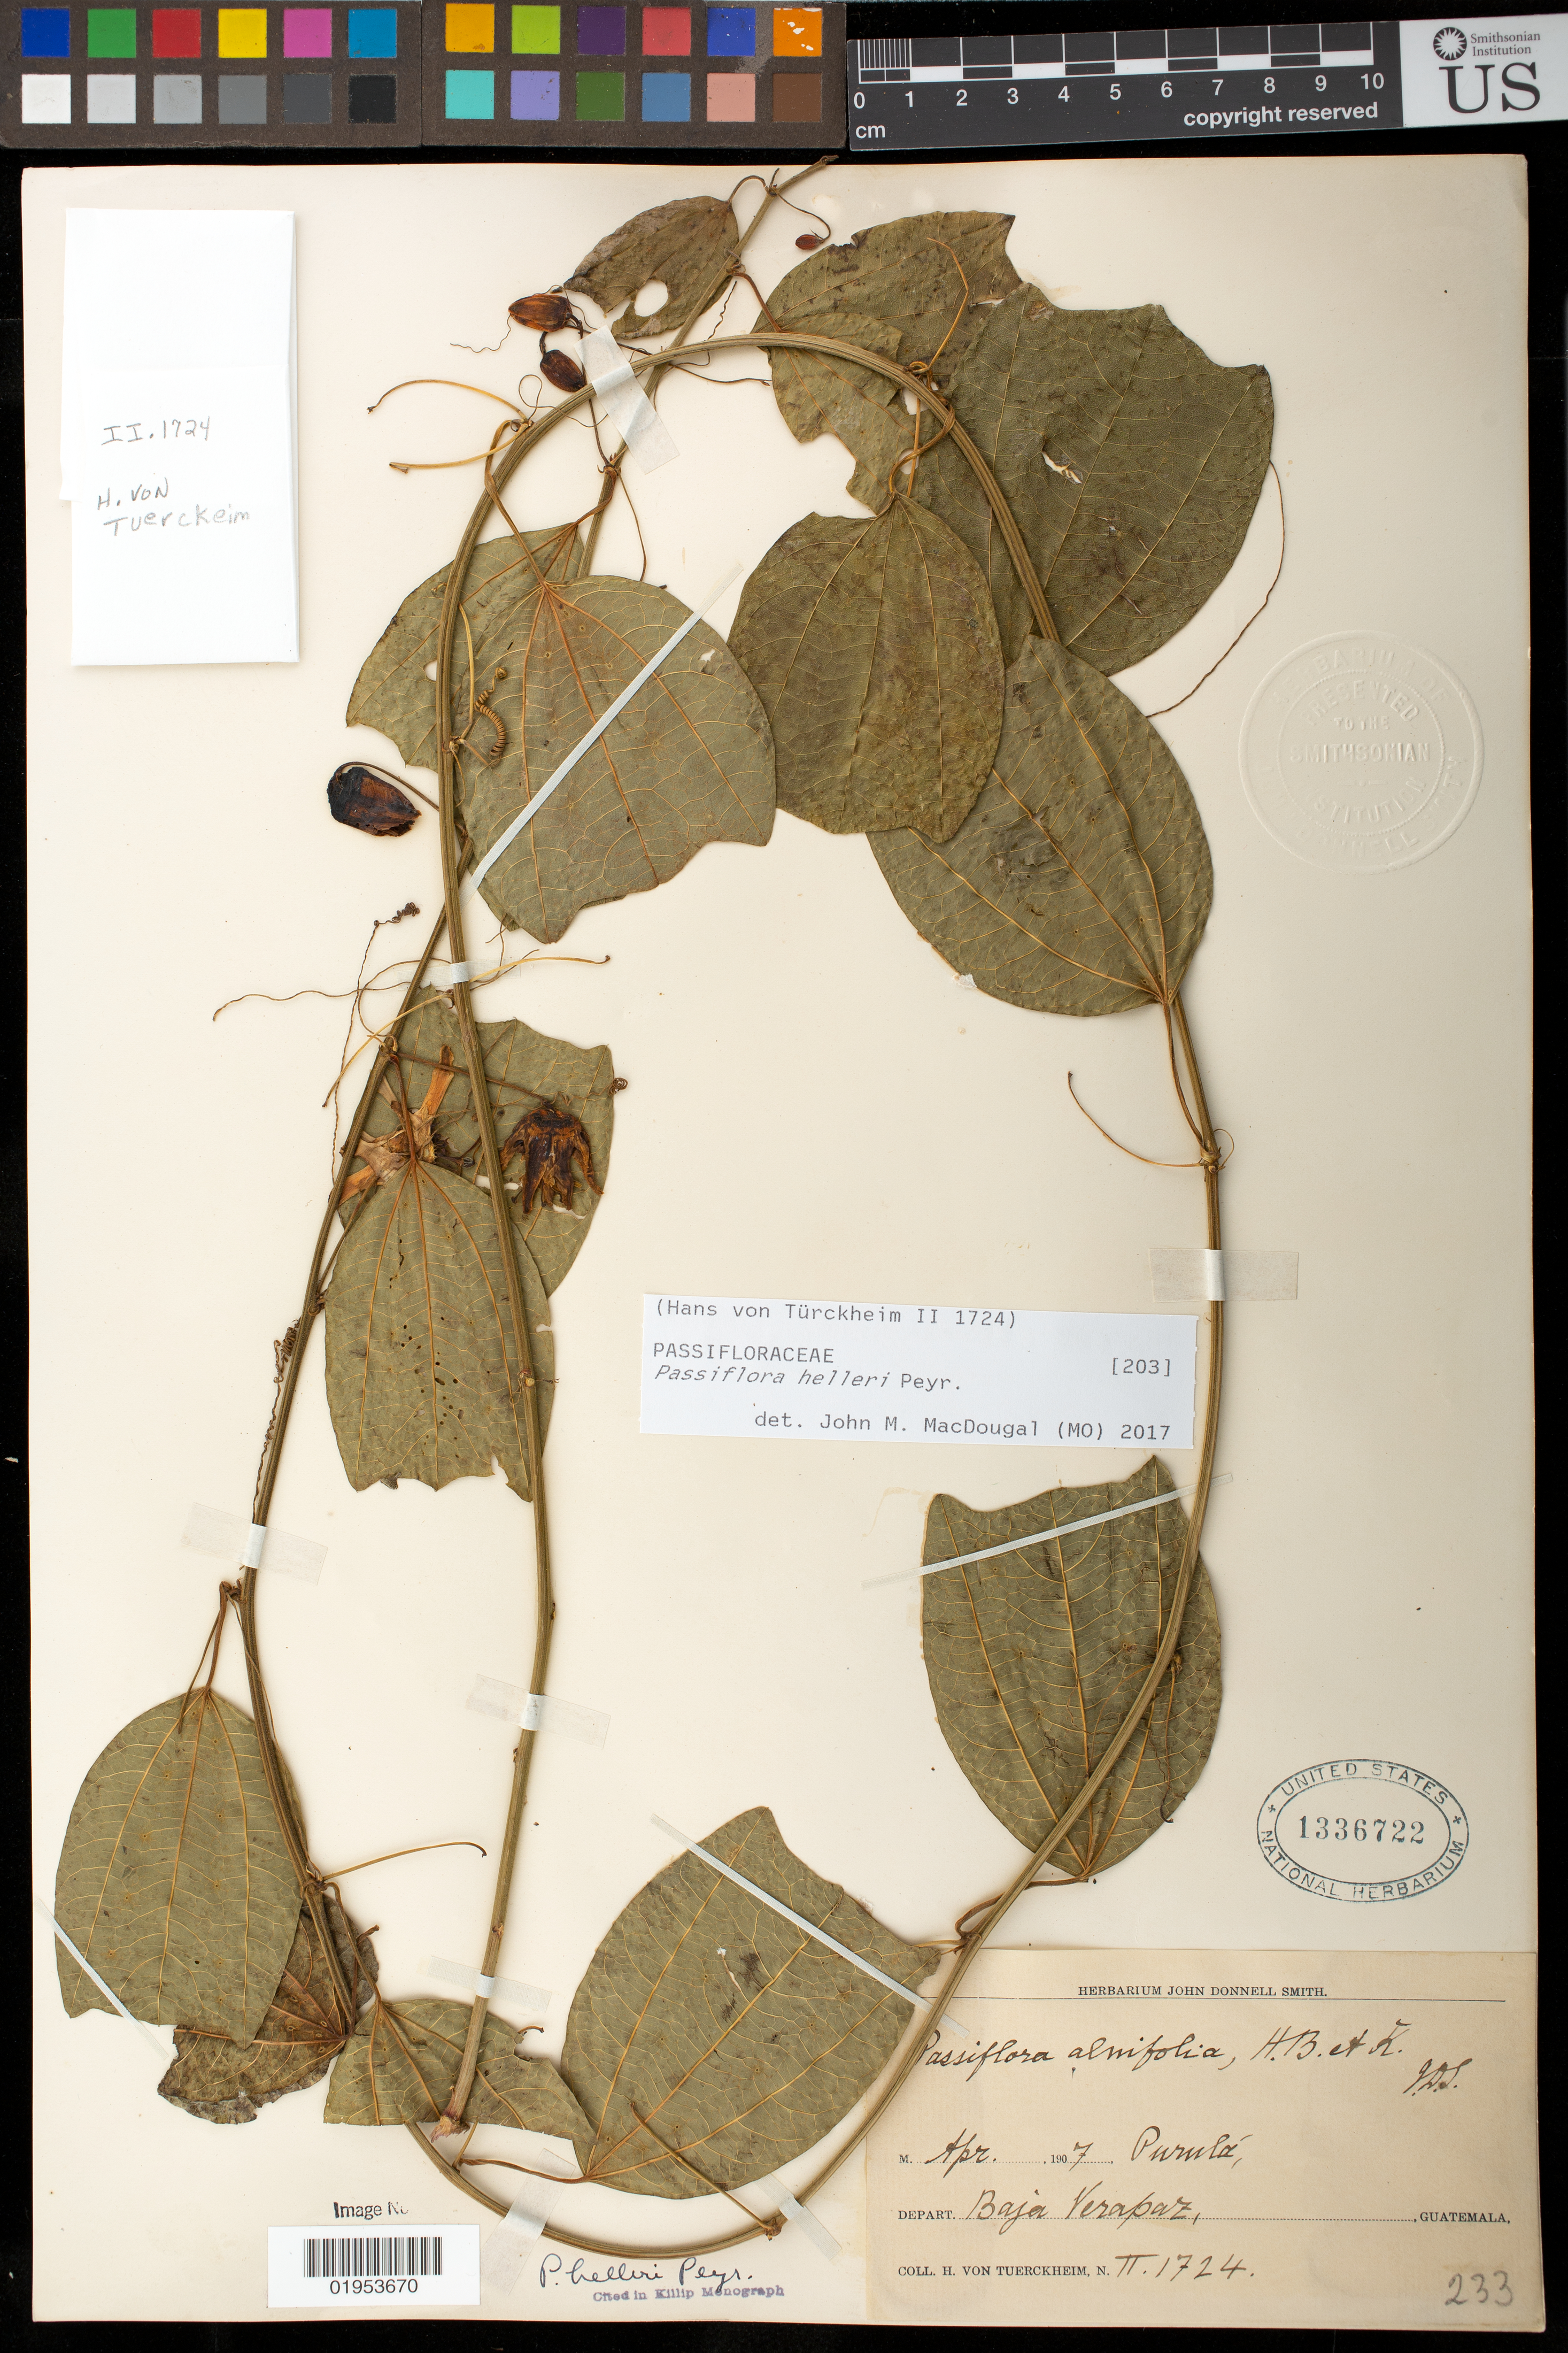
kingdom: Plantae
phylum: Tracheophyta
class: Magnoliopsida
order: Malpighiales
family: Passifloraceae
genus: Passiflora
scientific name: Passiflora helleri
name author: Peyr.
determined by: MacDougal, John M.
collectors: H. von Türckheim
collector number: II 1724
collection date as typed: Apr 7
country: Guatemala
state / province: Baja Verapaz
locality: Purulá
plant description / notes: ex herb. John Donnell Smith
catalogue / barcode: US 1336722